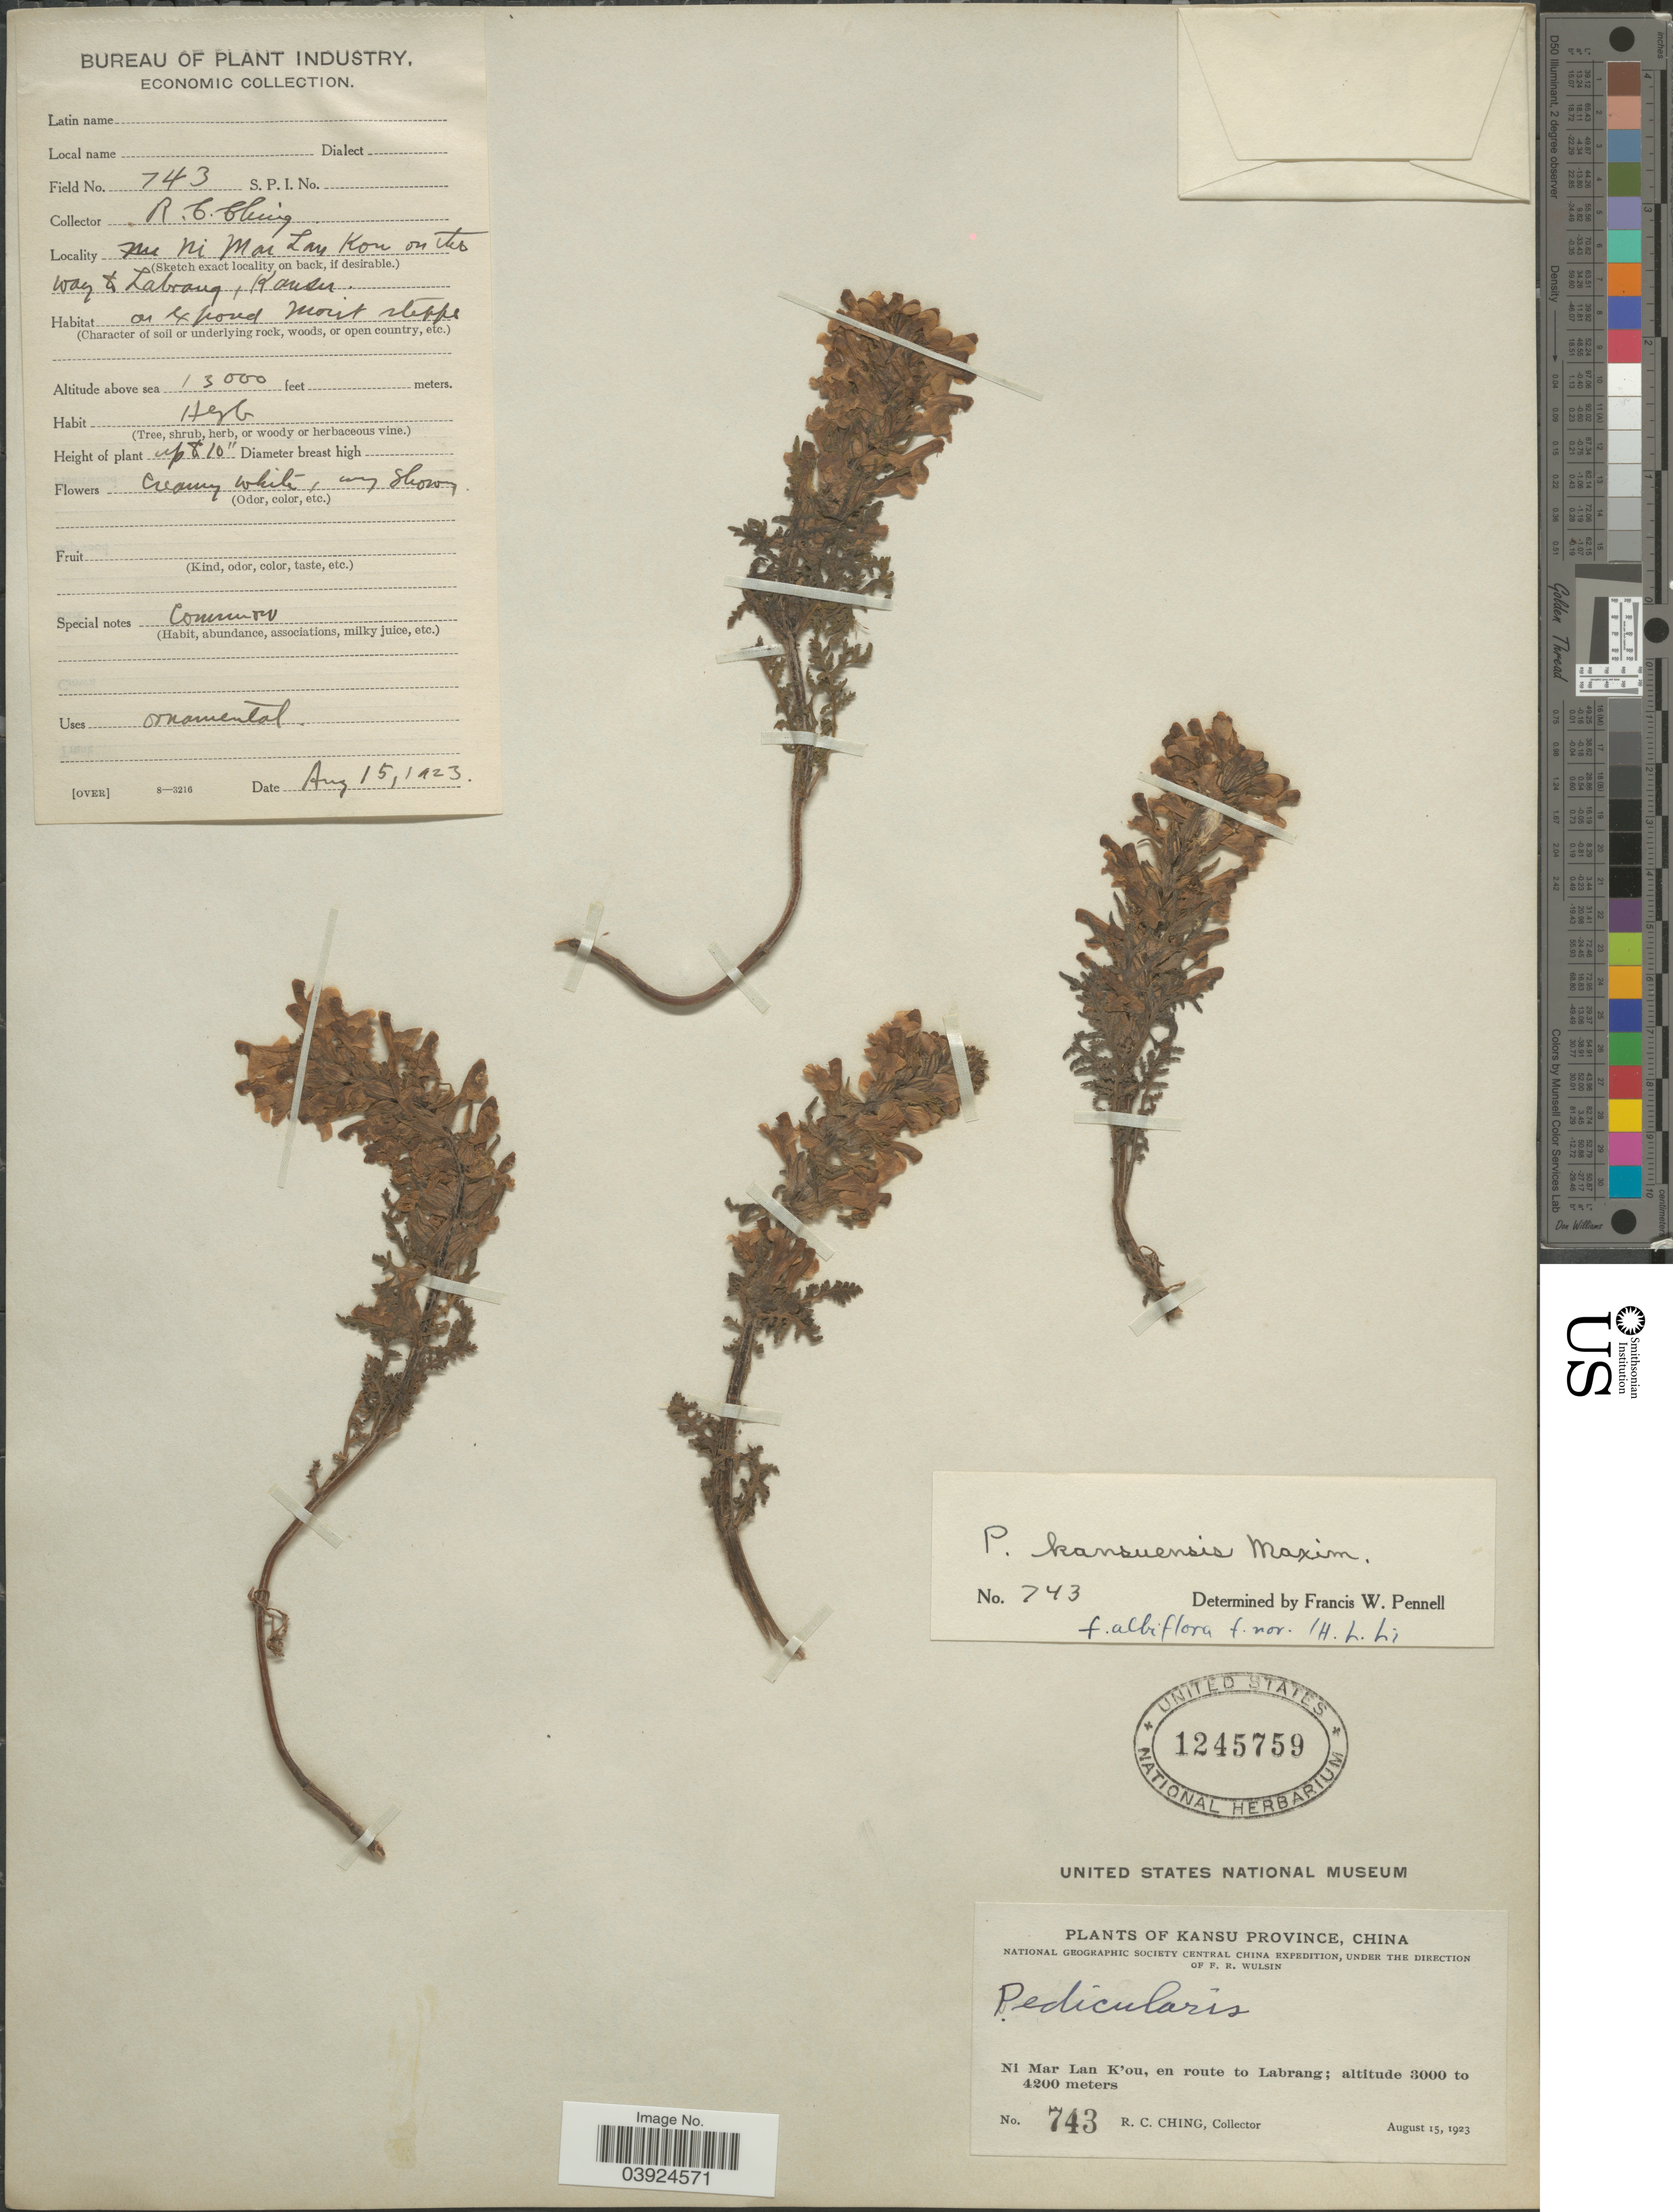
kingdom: Plantae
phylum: Tracheophyta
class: Magnoliopsida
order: Lamiales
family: Orobanchaceae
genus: Pedicularis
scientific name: Pedicularis kansuensis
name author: Maxim.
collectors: R. C. Ching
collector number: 743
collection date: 1923-08-15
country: China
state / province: Gansu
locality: Kansu Province. Ni Mar Lan K'ou, en route to Labrang.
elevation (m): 3962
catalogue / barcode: US 1245759